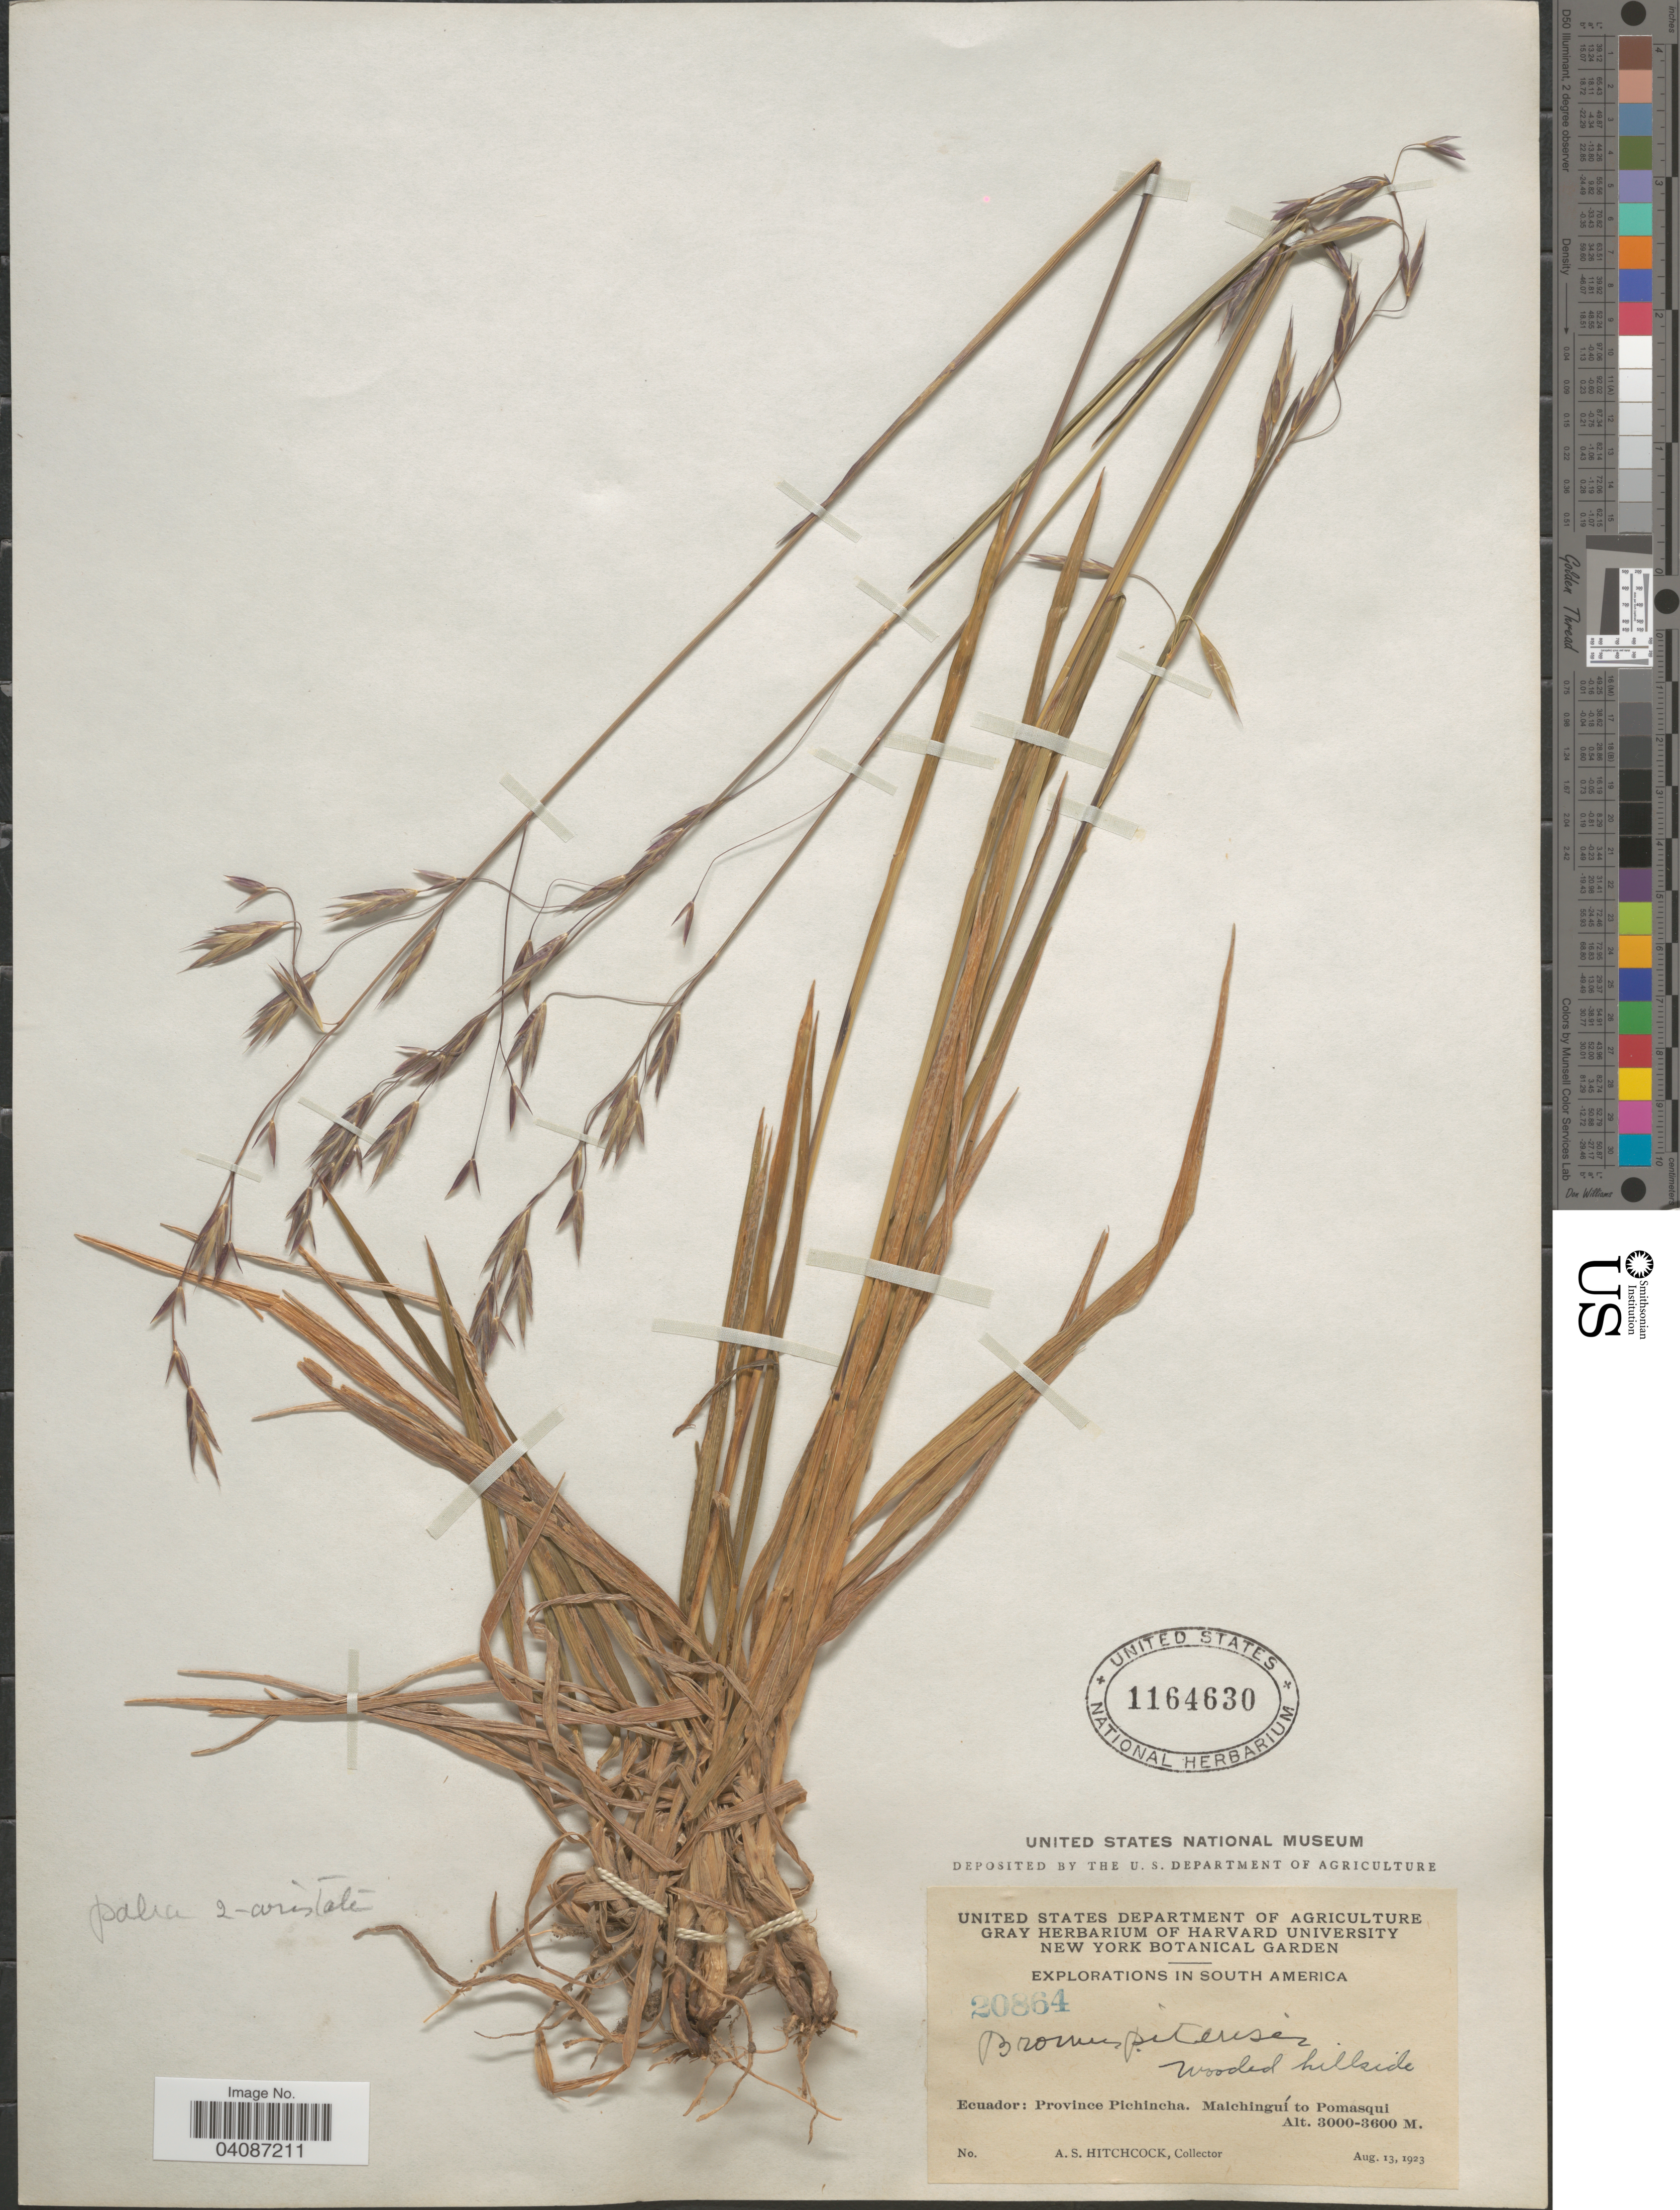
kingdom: Plantae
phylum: Tracheophyta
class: Liliopsida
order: Poales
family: Poaceae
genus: Bromus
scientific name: Bromus pitensis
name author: Kunth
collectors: A. S. Hitchcock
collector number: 20864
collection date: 1923-08-13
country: Ecuador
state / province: Pichincha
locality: Explorations in South America. Malchinguí to Pomasqui.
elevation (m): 3000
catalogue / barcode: US 1164630